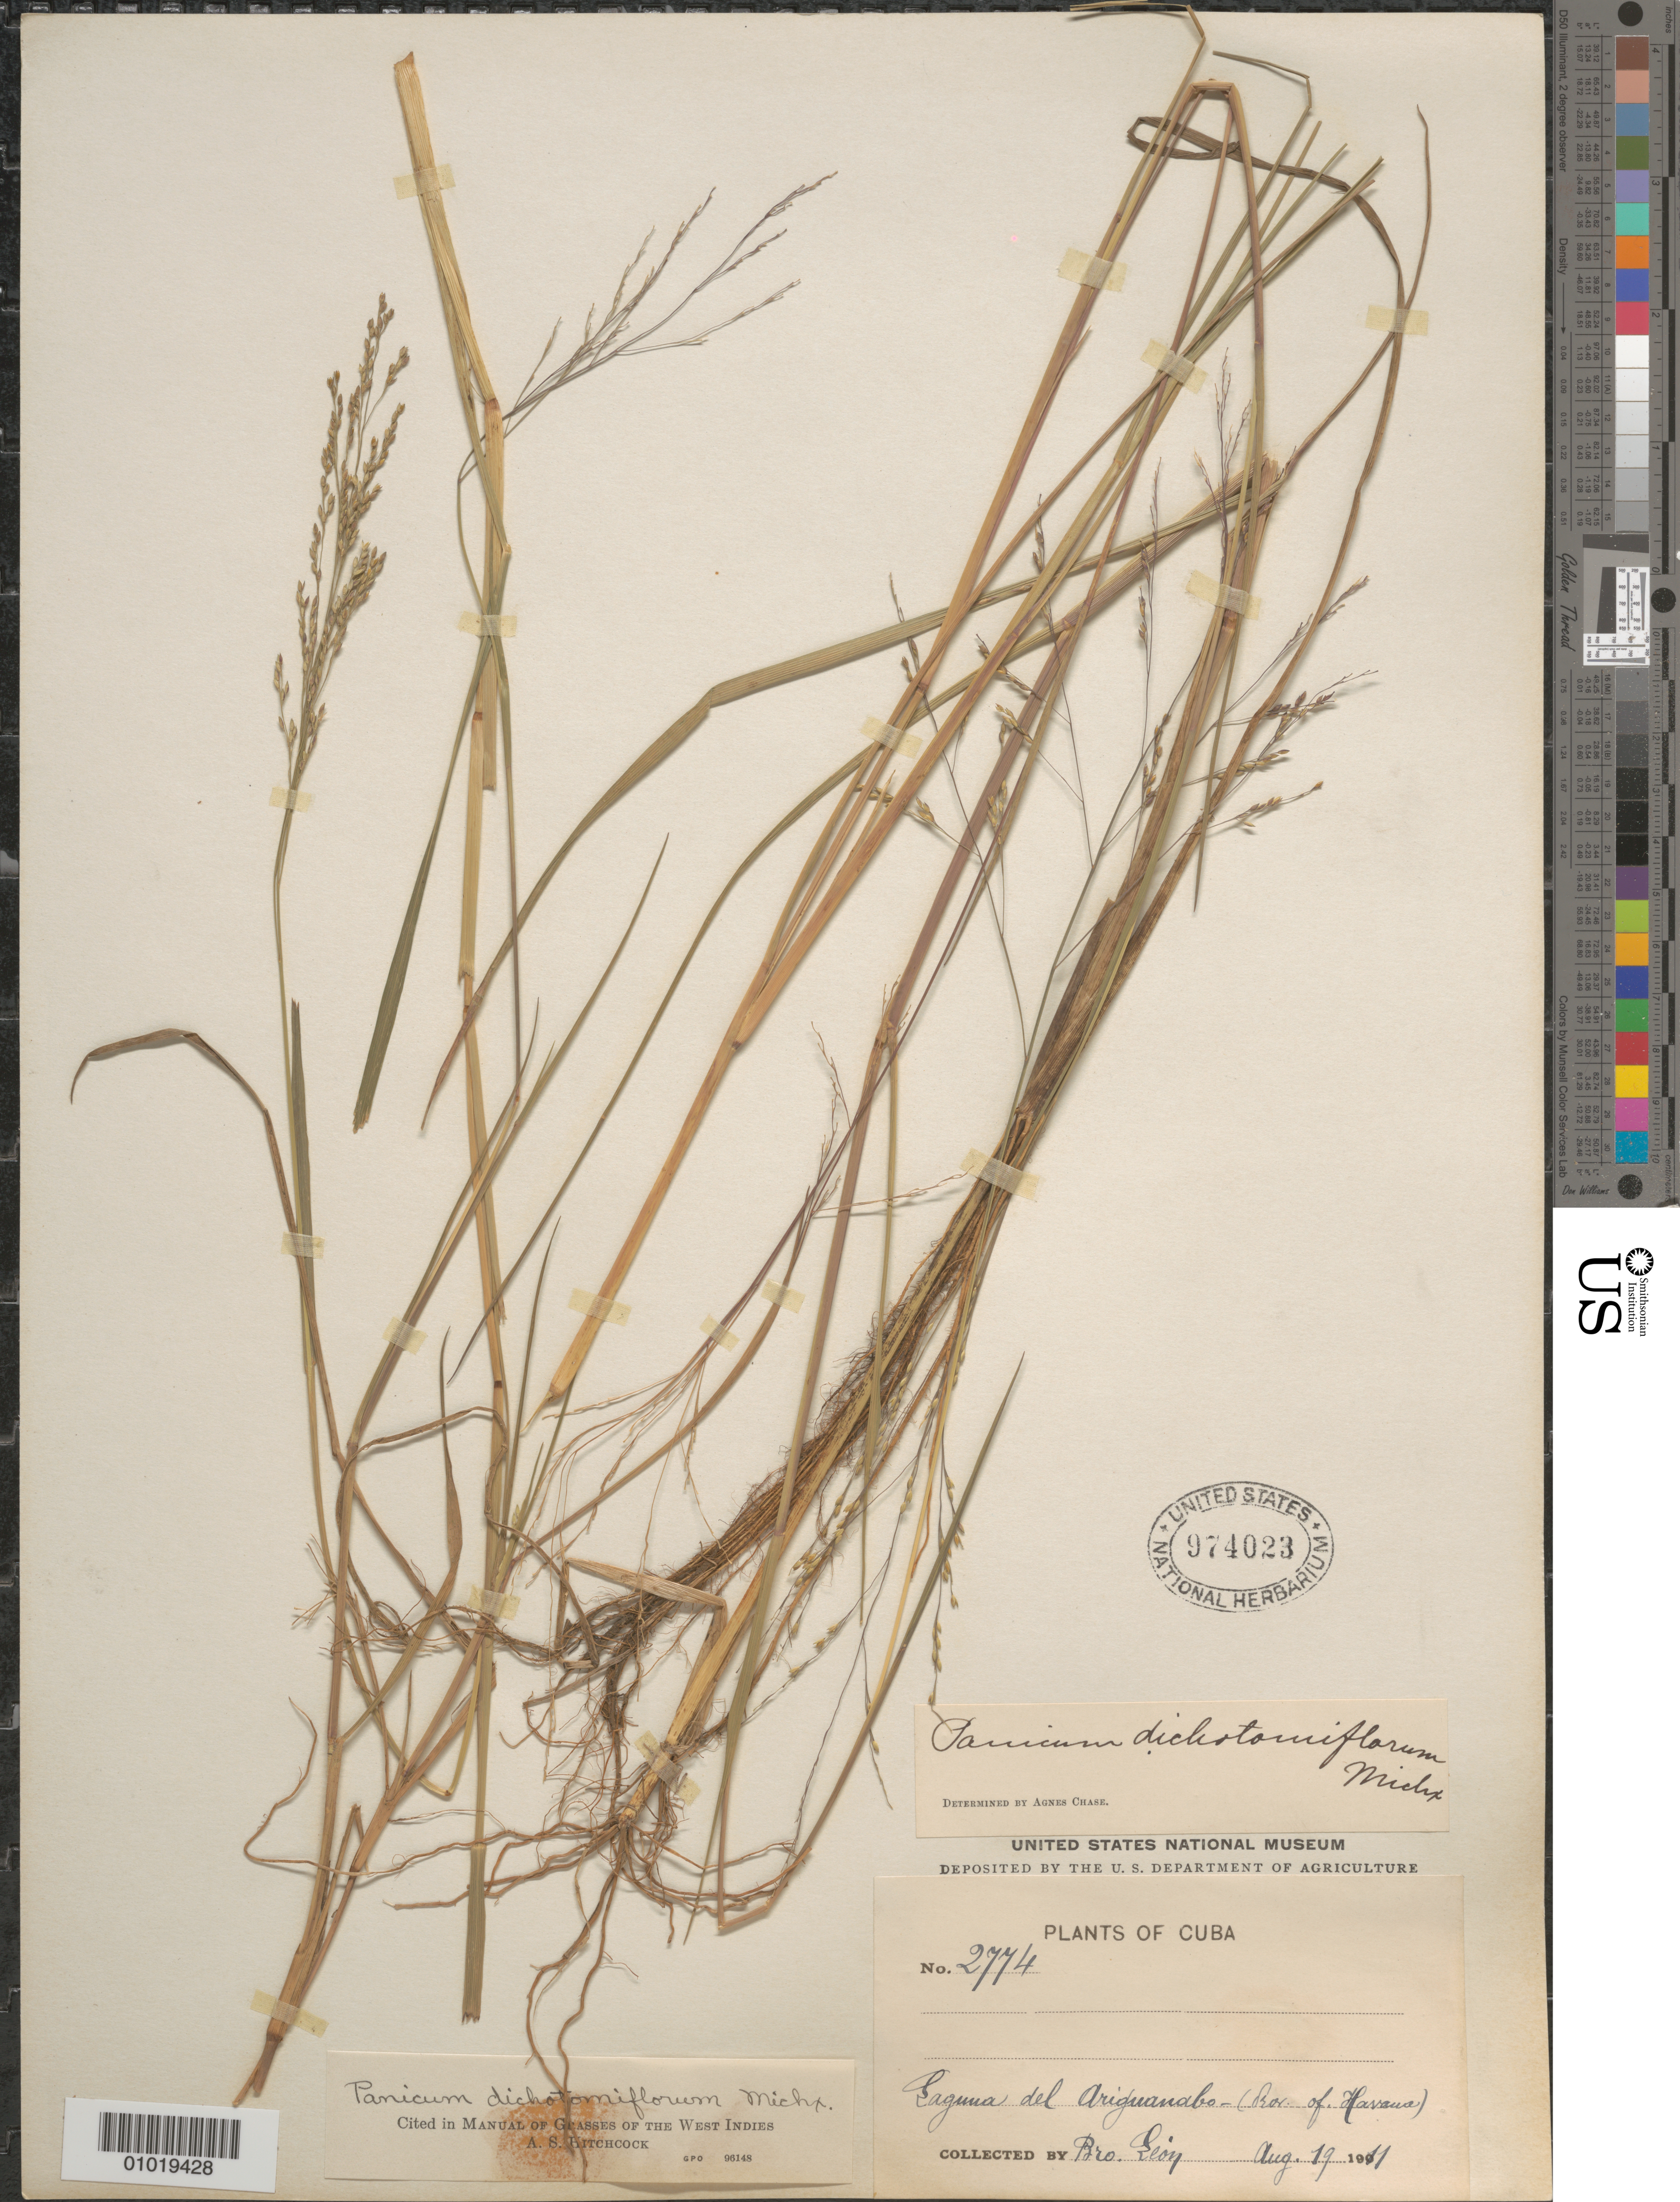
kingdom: Plantae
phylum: Tracheophyta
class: Liliopsida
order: Poales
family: Poaceae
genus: Panicum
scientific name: Panicum dichotomiflorum subsp. dichotomiflorum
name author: Michx.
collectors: Bro. León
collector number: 2774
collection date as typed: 19 Aug 1911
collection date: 1911-08-19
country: Cuba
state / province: La Habana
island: Cuba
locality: Laguna del Ariguanabo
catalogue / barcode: US 974023